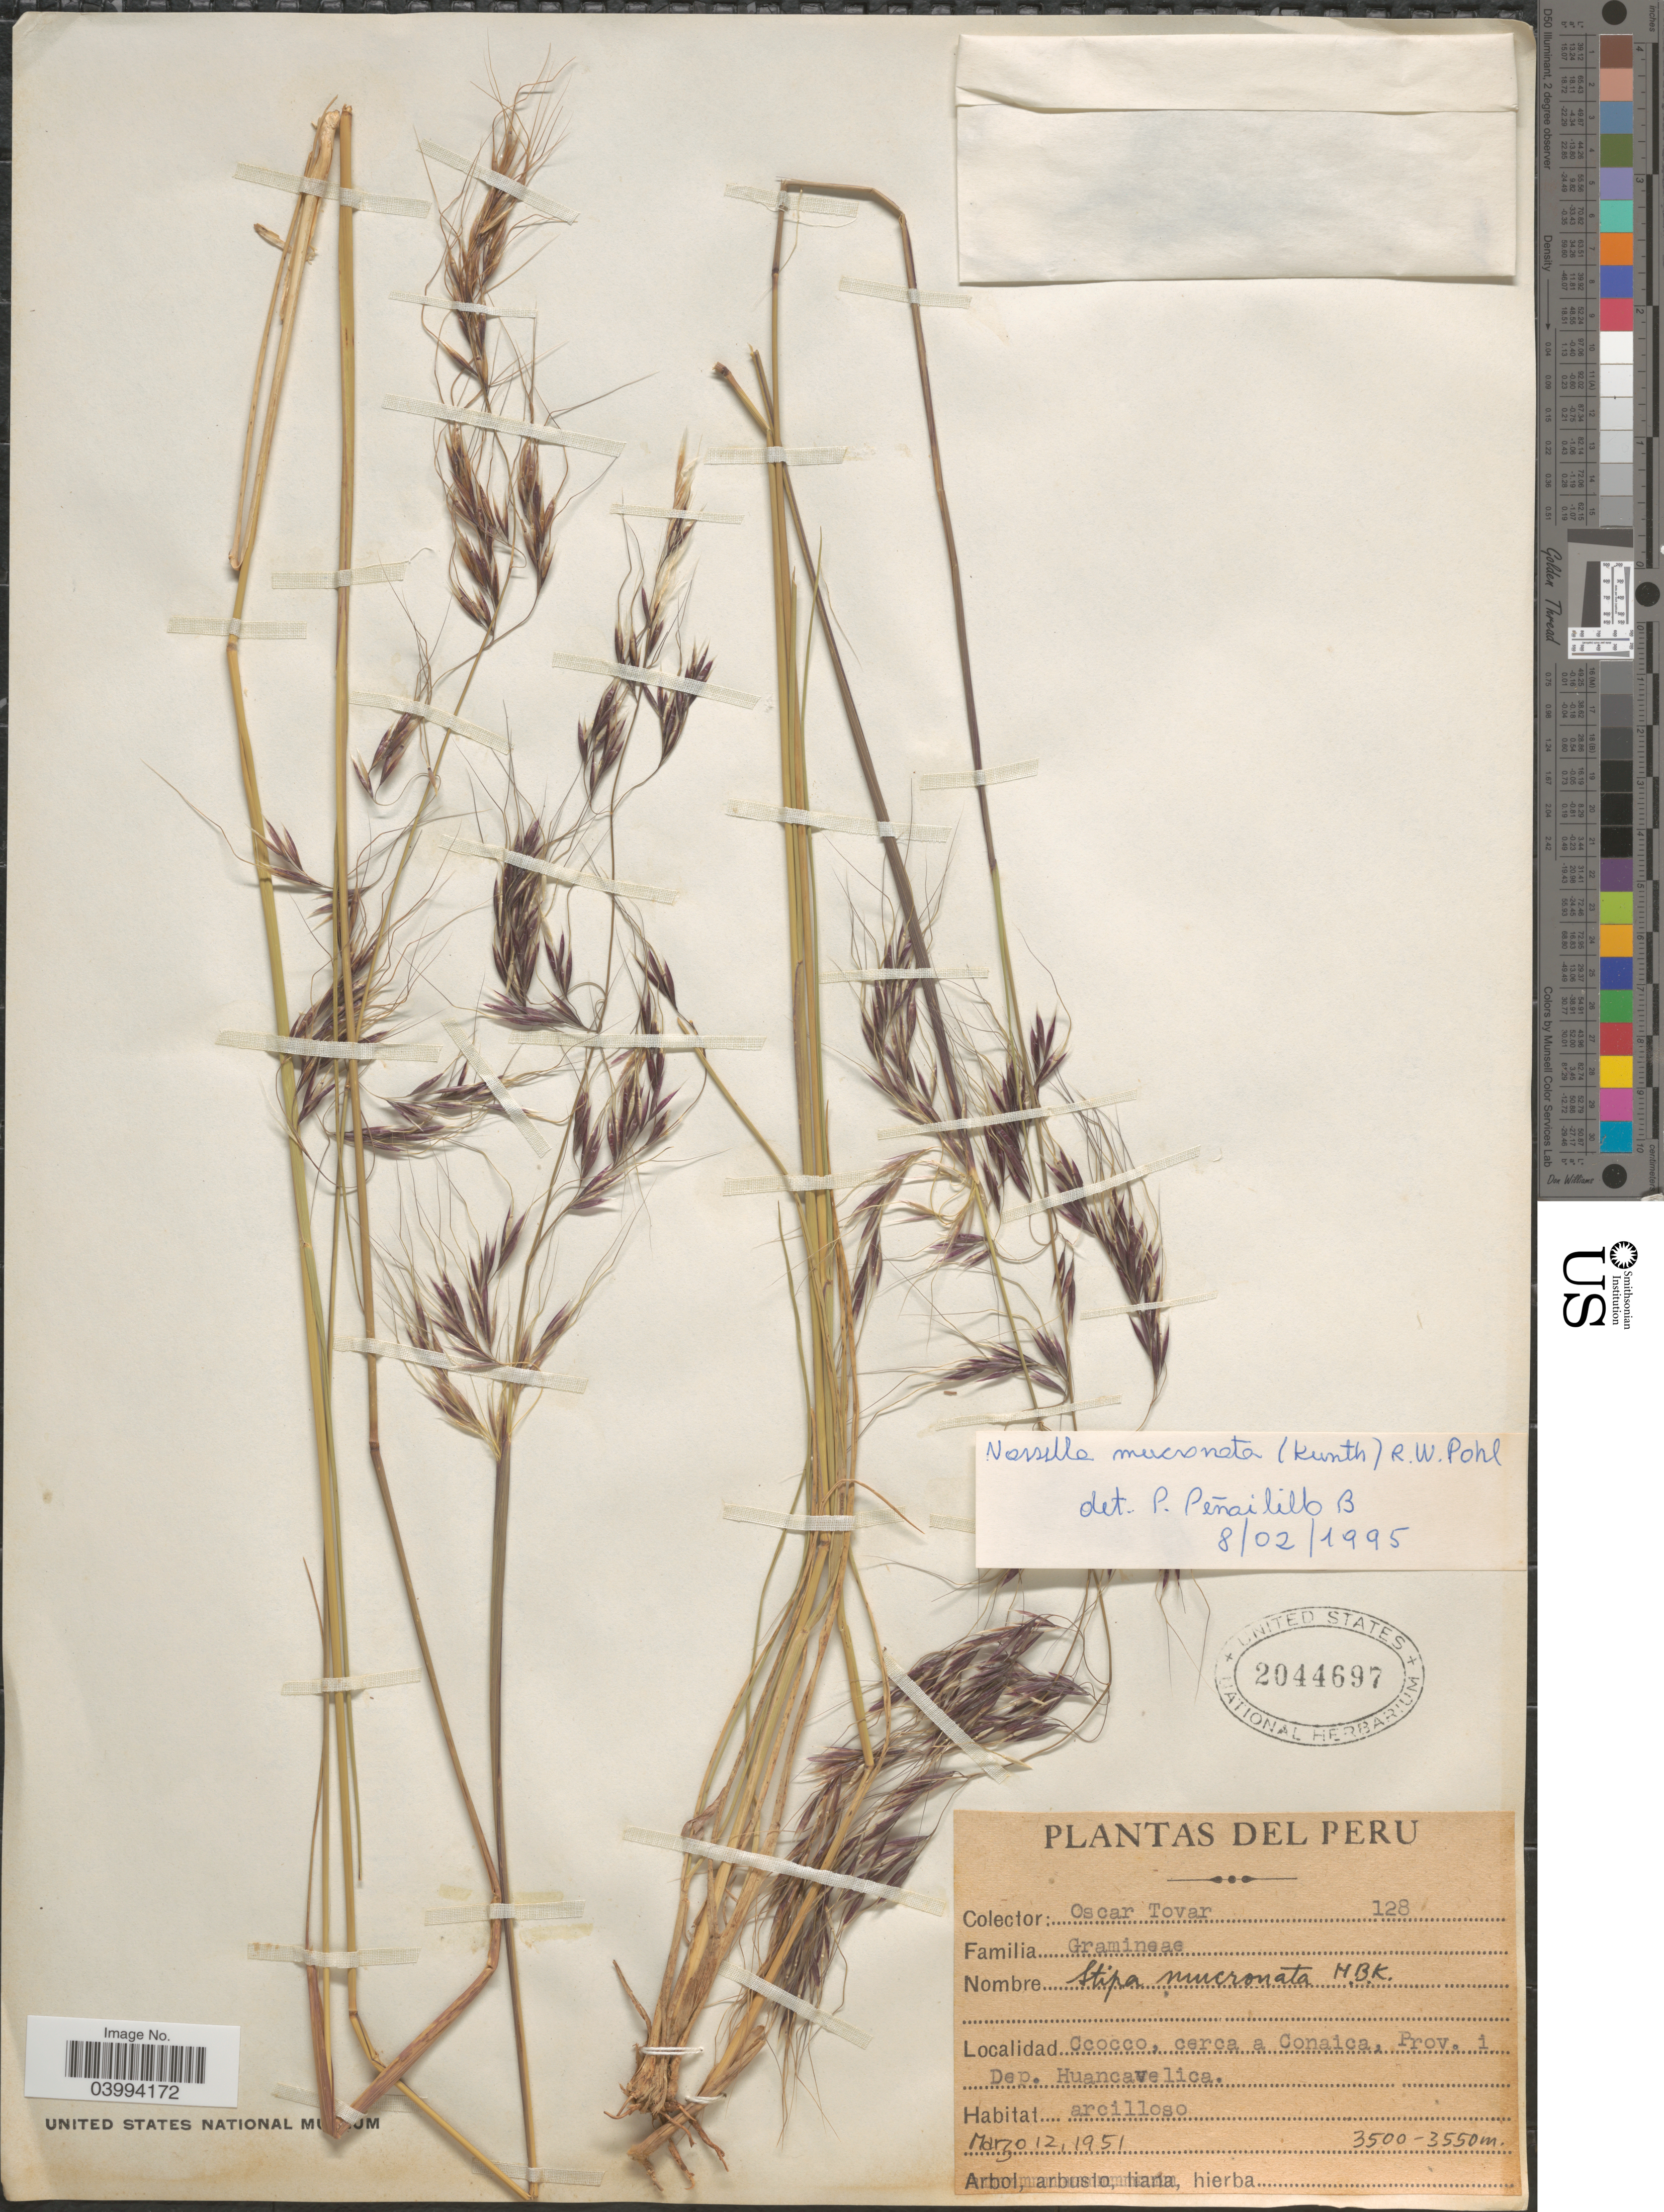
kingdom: Plantae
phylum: Tracheophyta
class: Liliopsida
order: Poales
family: Poaceae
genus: Nassella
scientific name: Nassella mucronata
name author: (Kunth) R.W. Pohl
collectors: O. Tovar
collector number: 128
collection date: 1951-03-12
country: Peru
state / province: Huancavelica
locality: Ccocco, cerca a Conaica, Prov. i Dep. Huancavelica.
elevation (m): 3500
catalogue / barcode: US 2044697